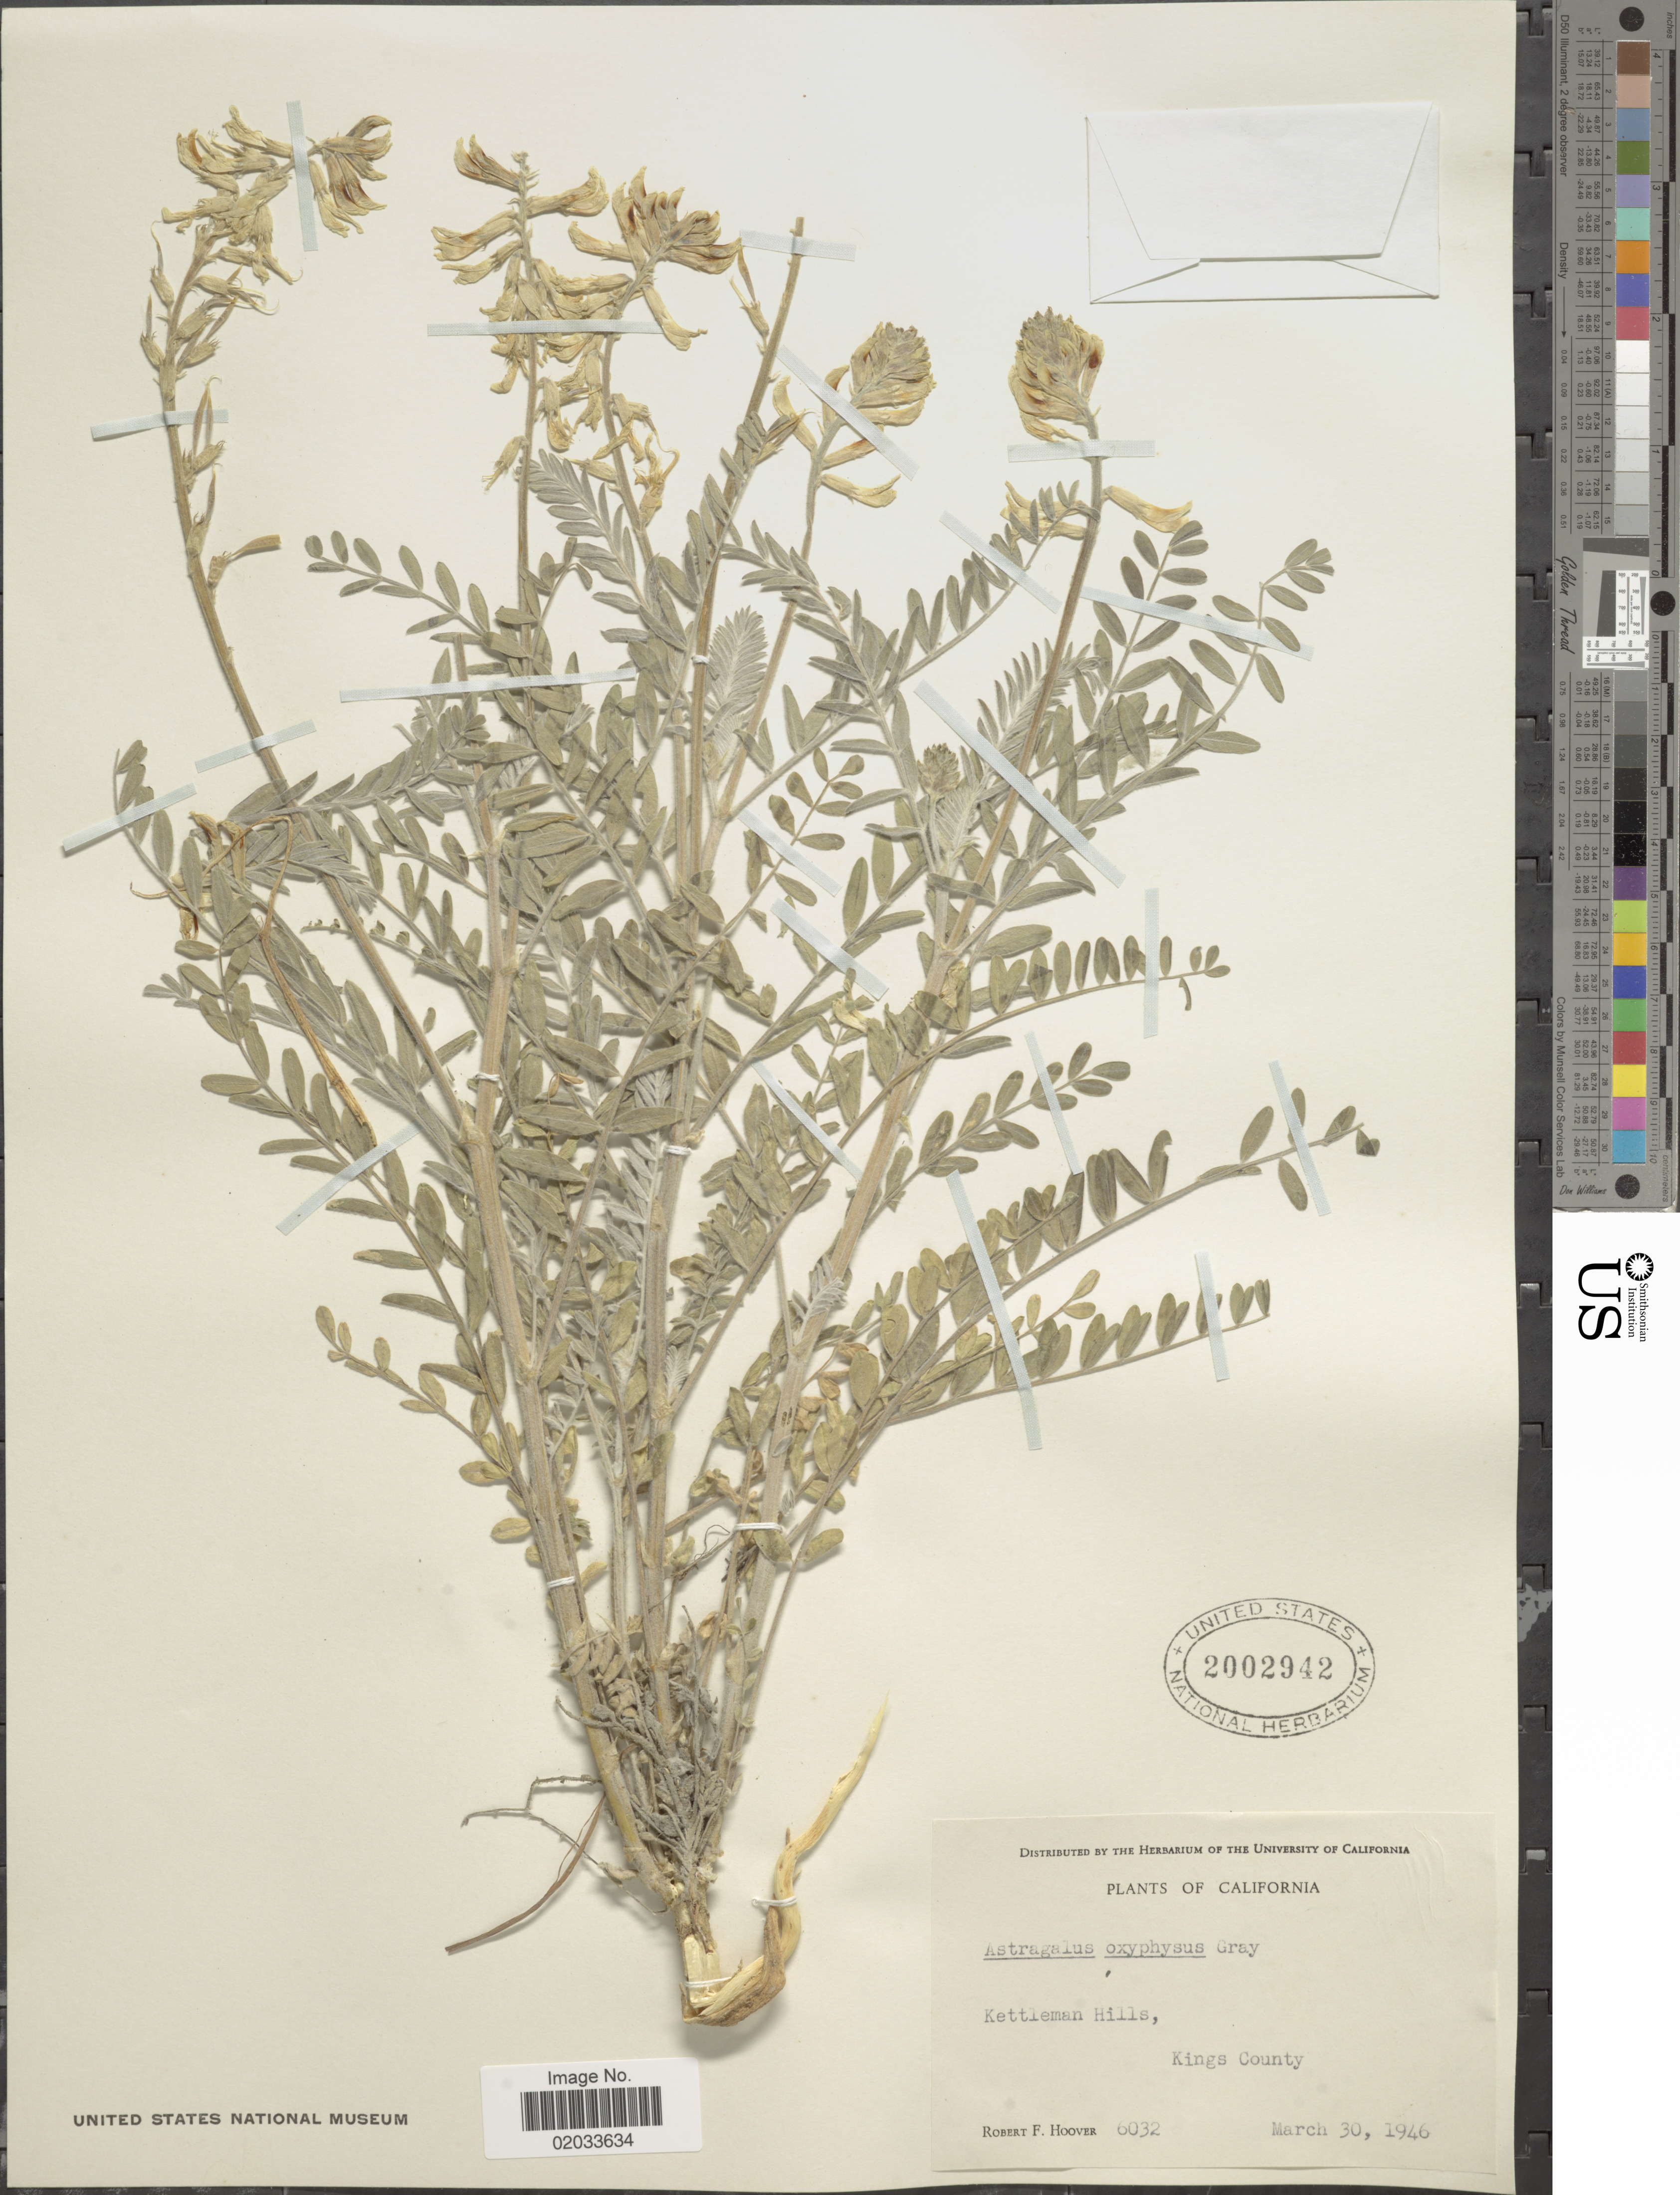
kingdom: Plantae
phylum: Tracheophyta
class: Magnoliopsida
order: Fabales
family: Fabaceae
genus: Astragalus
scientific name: Astragalus oxyphysus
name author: A. Gray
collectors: R. F. Hoover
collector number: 6032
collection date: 1946-03-30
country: United States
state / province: California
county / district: Kings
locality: Kettleman Hills, Kings County.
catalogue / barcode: US 2002942